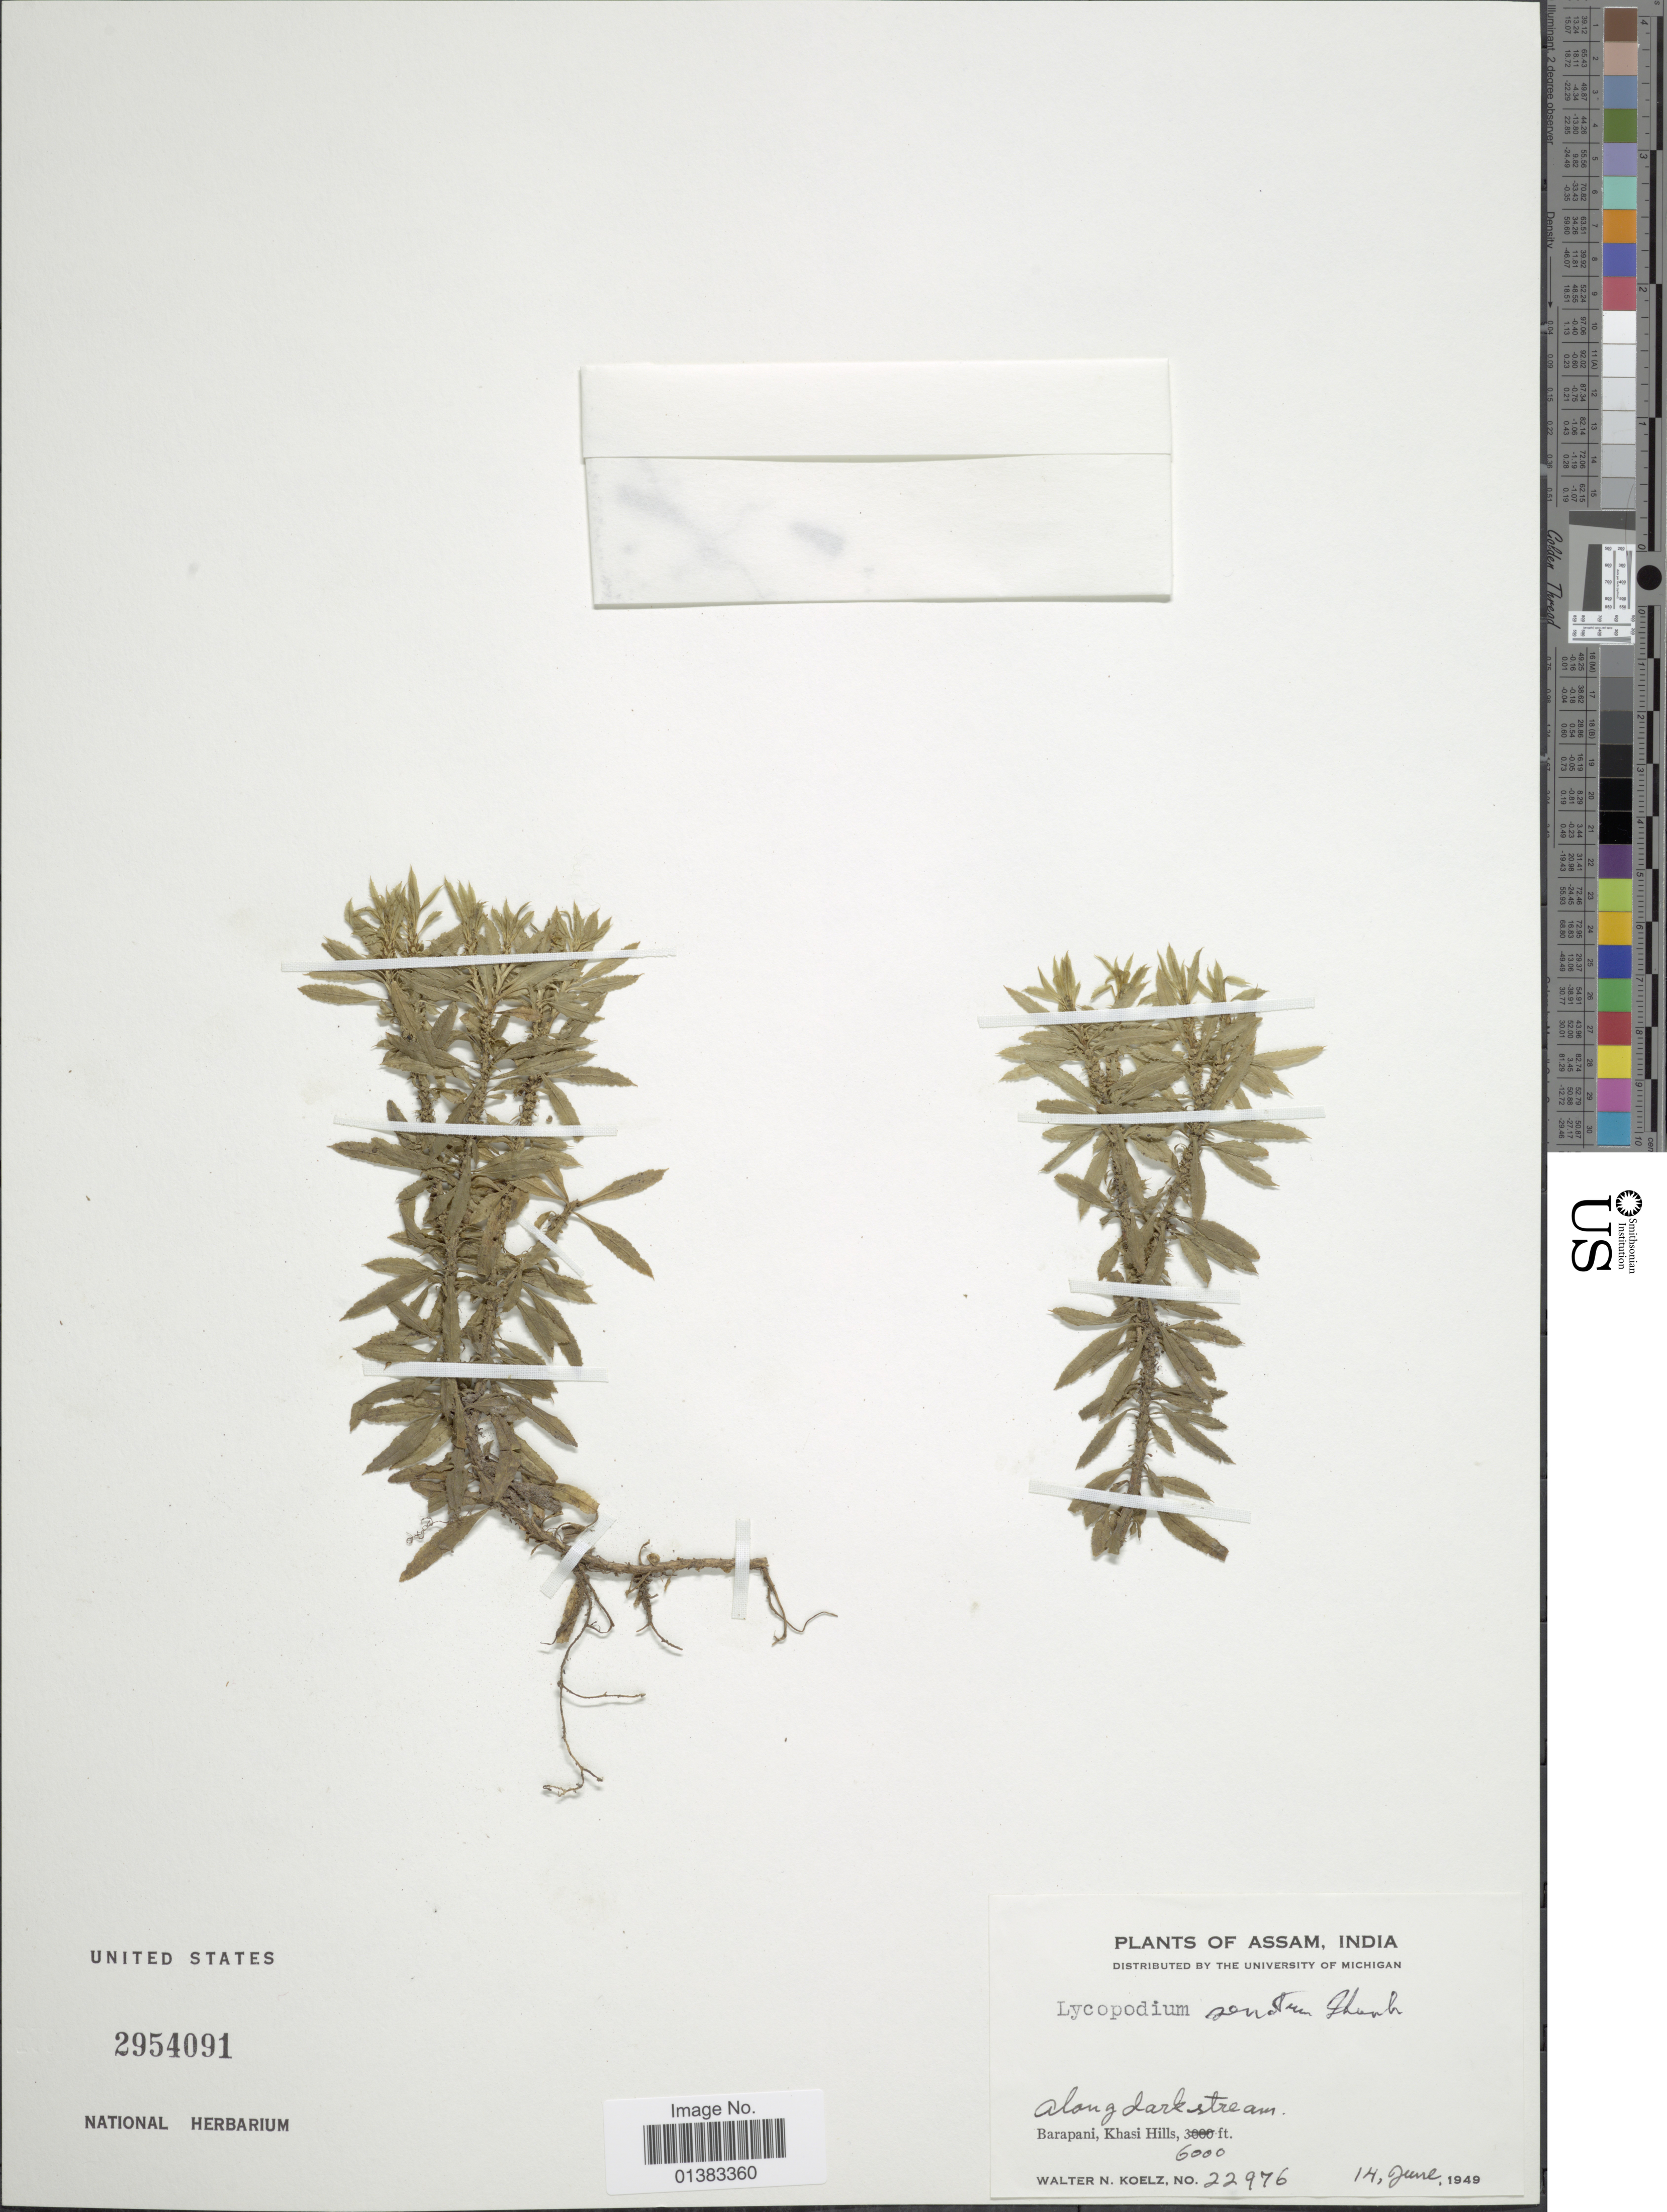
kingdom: Plantae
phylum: Tracheophyta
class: Lycopodiopsida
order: Lycopodiales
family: Lycopodiaceae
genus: Huperzia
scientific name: Huperzia serrata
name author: (Thunb.) Trevis.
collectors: W. N. Koelz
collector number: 22976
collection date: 1949-06-14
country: India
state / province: Meghalaya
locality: Barapani, Khasi Hills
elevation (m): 1829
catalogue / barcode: US 2954091